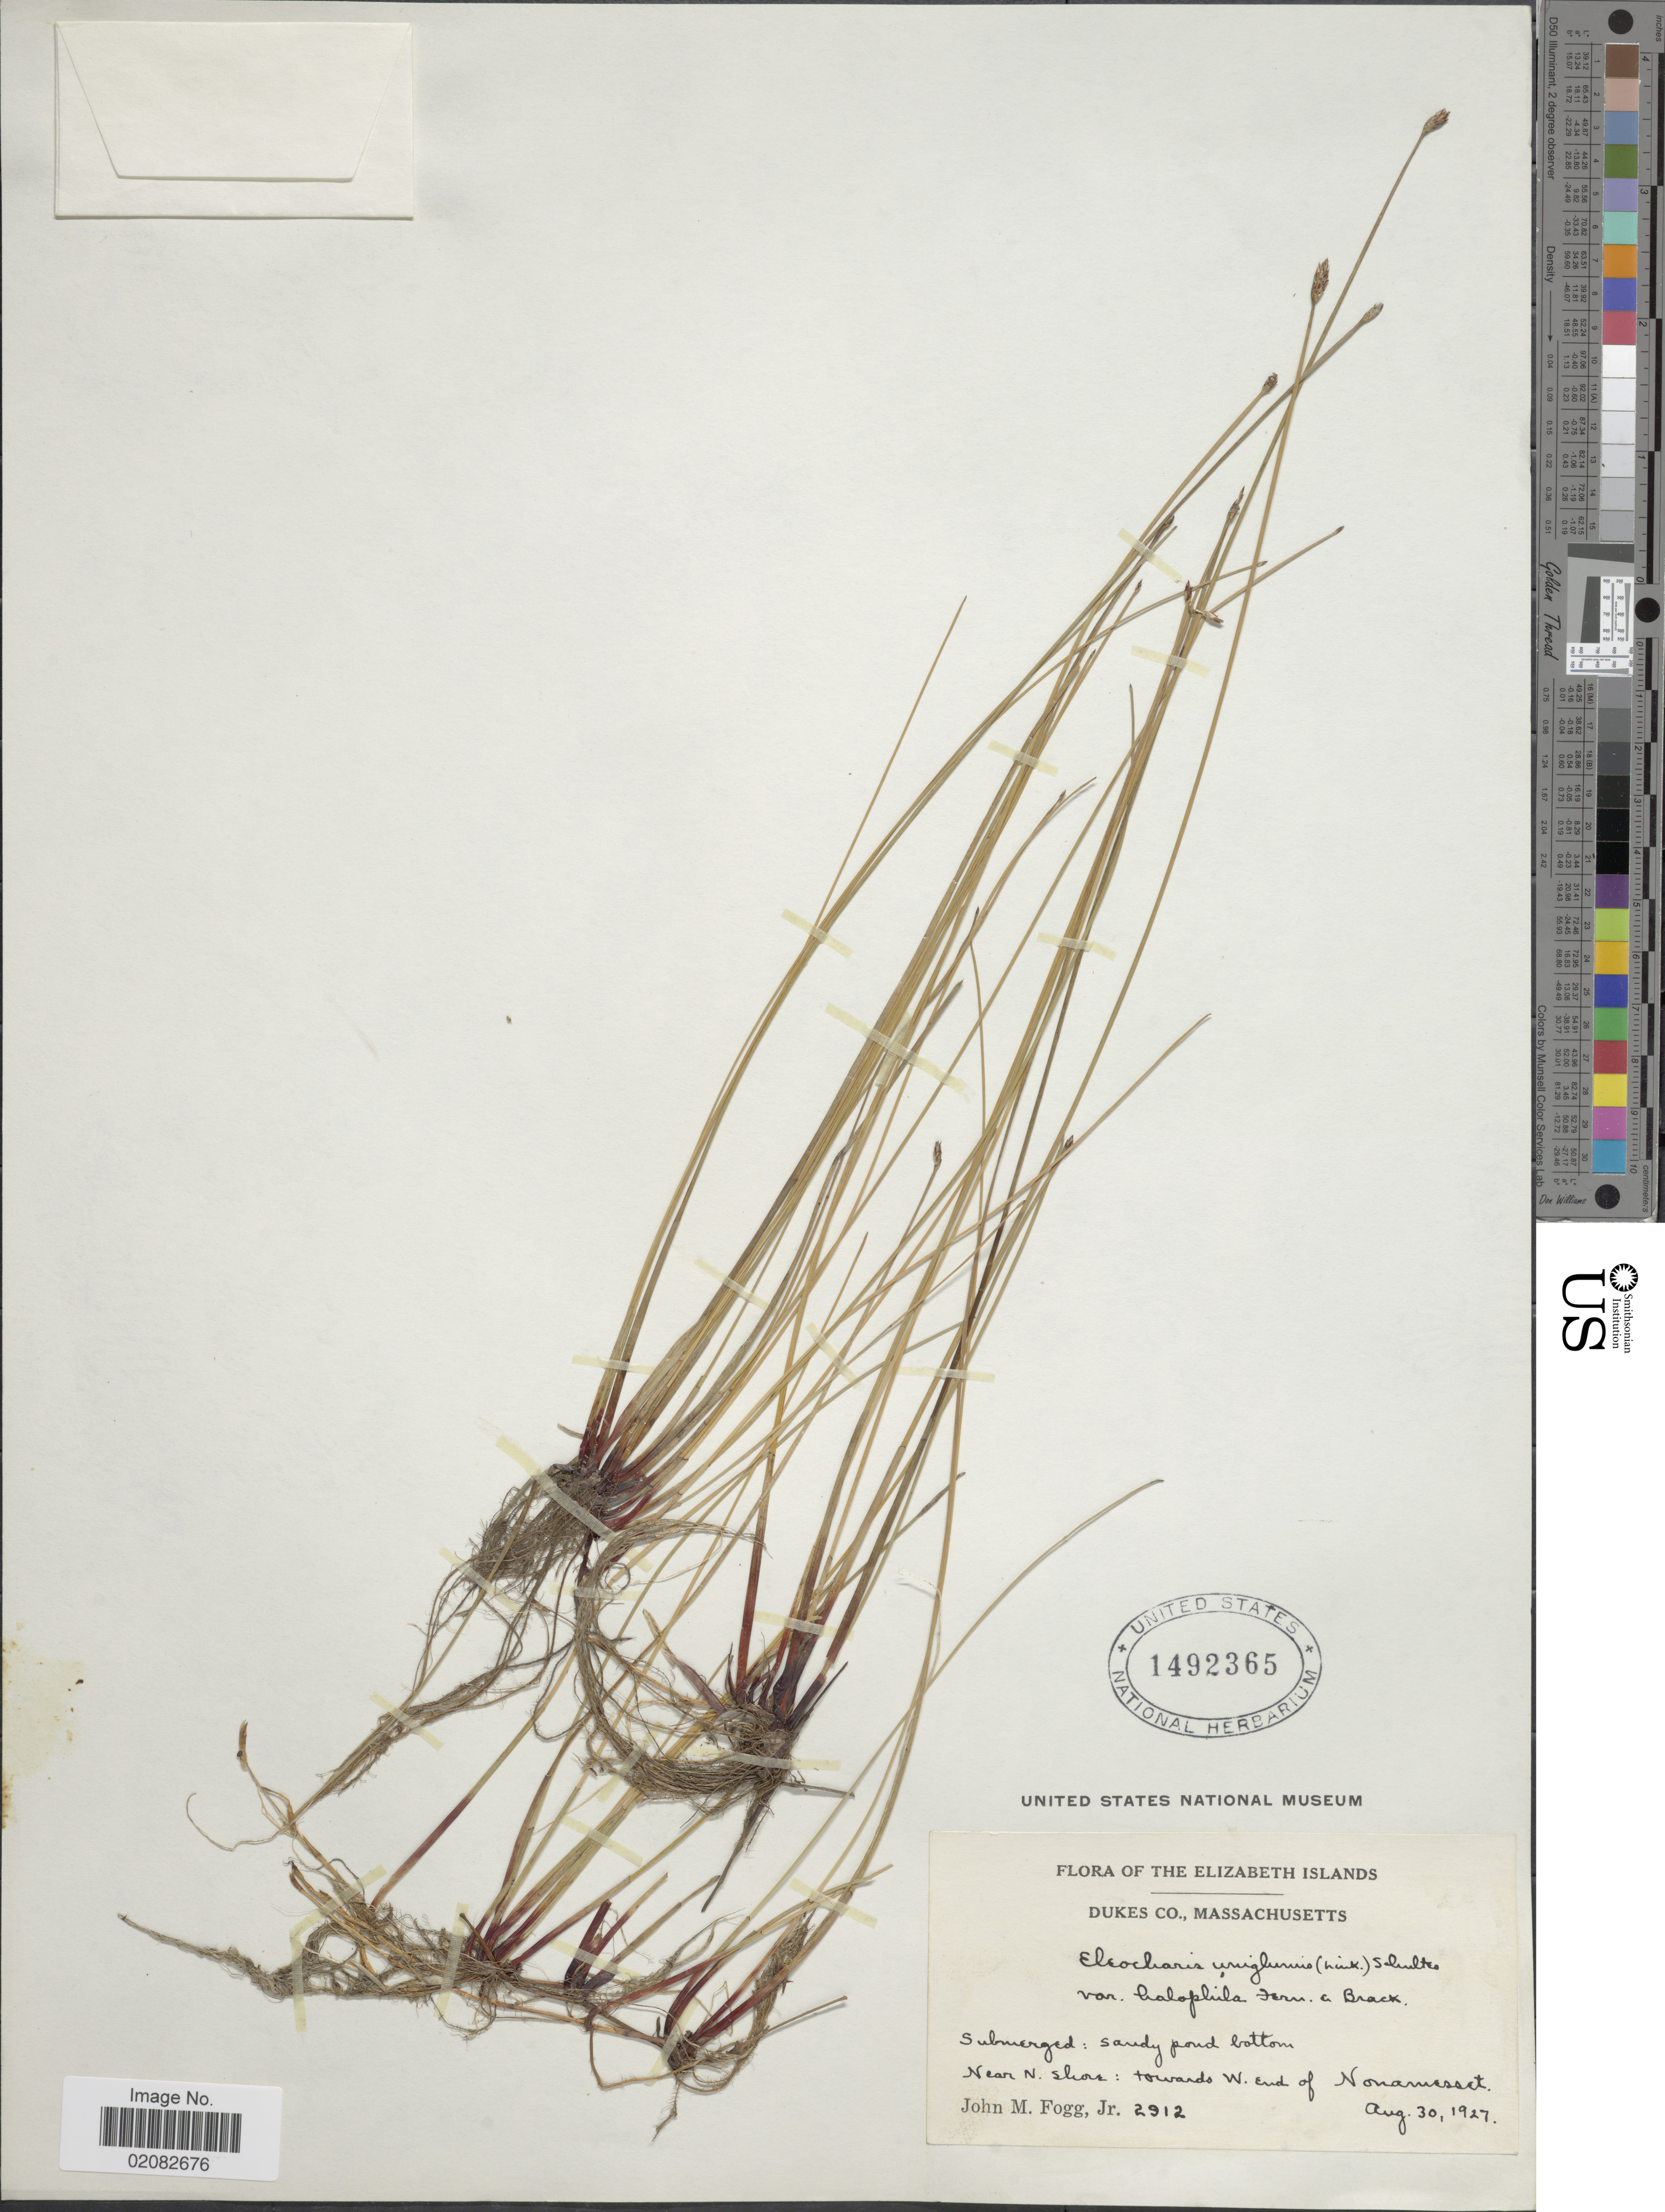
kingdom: Plantae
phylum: Tracheophyta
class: Liliopsida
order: Poales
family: Cyperaceae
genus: Eleocharis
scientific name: Eleocharis halophila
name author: (Fernald & Brackett) Fernald & Brackett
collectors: J. Fogg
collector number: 2912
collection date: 1927-08-30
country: United States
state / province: Massachusetts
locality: Elizabeth Islands, Dukes Co., Near N shore: towards W end of Nonamesset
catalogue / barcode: US 1492365